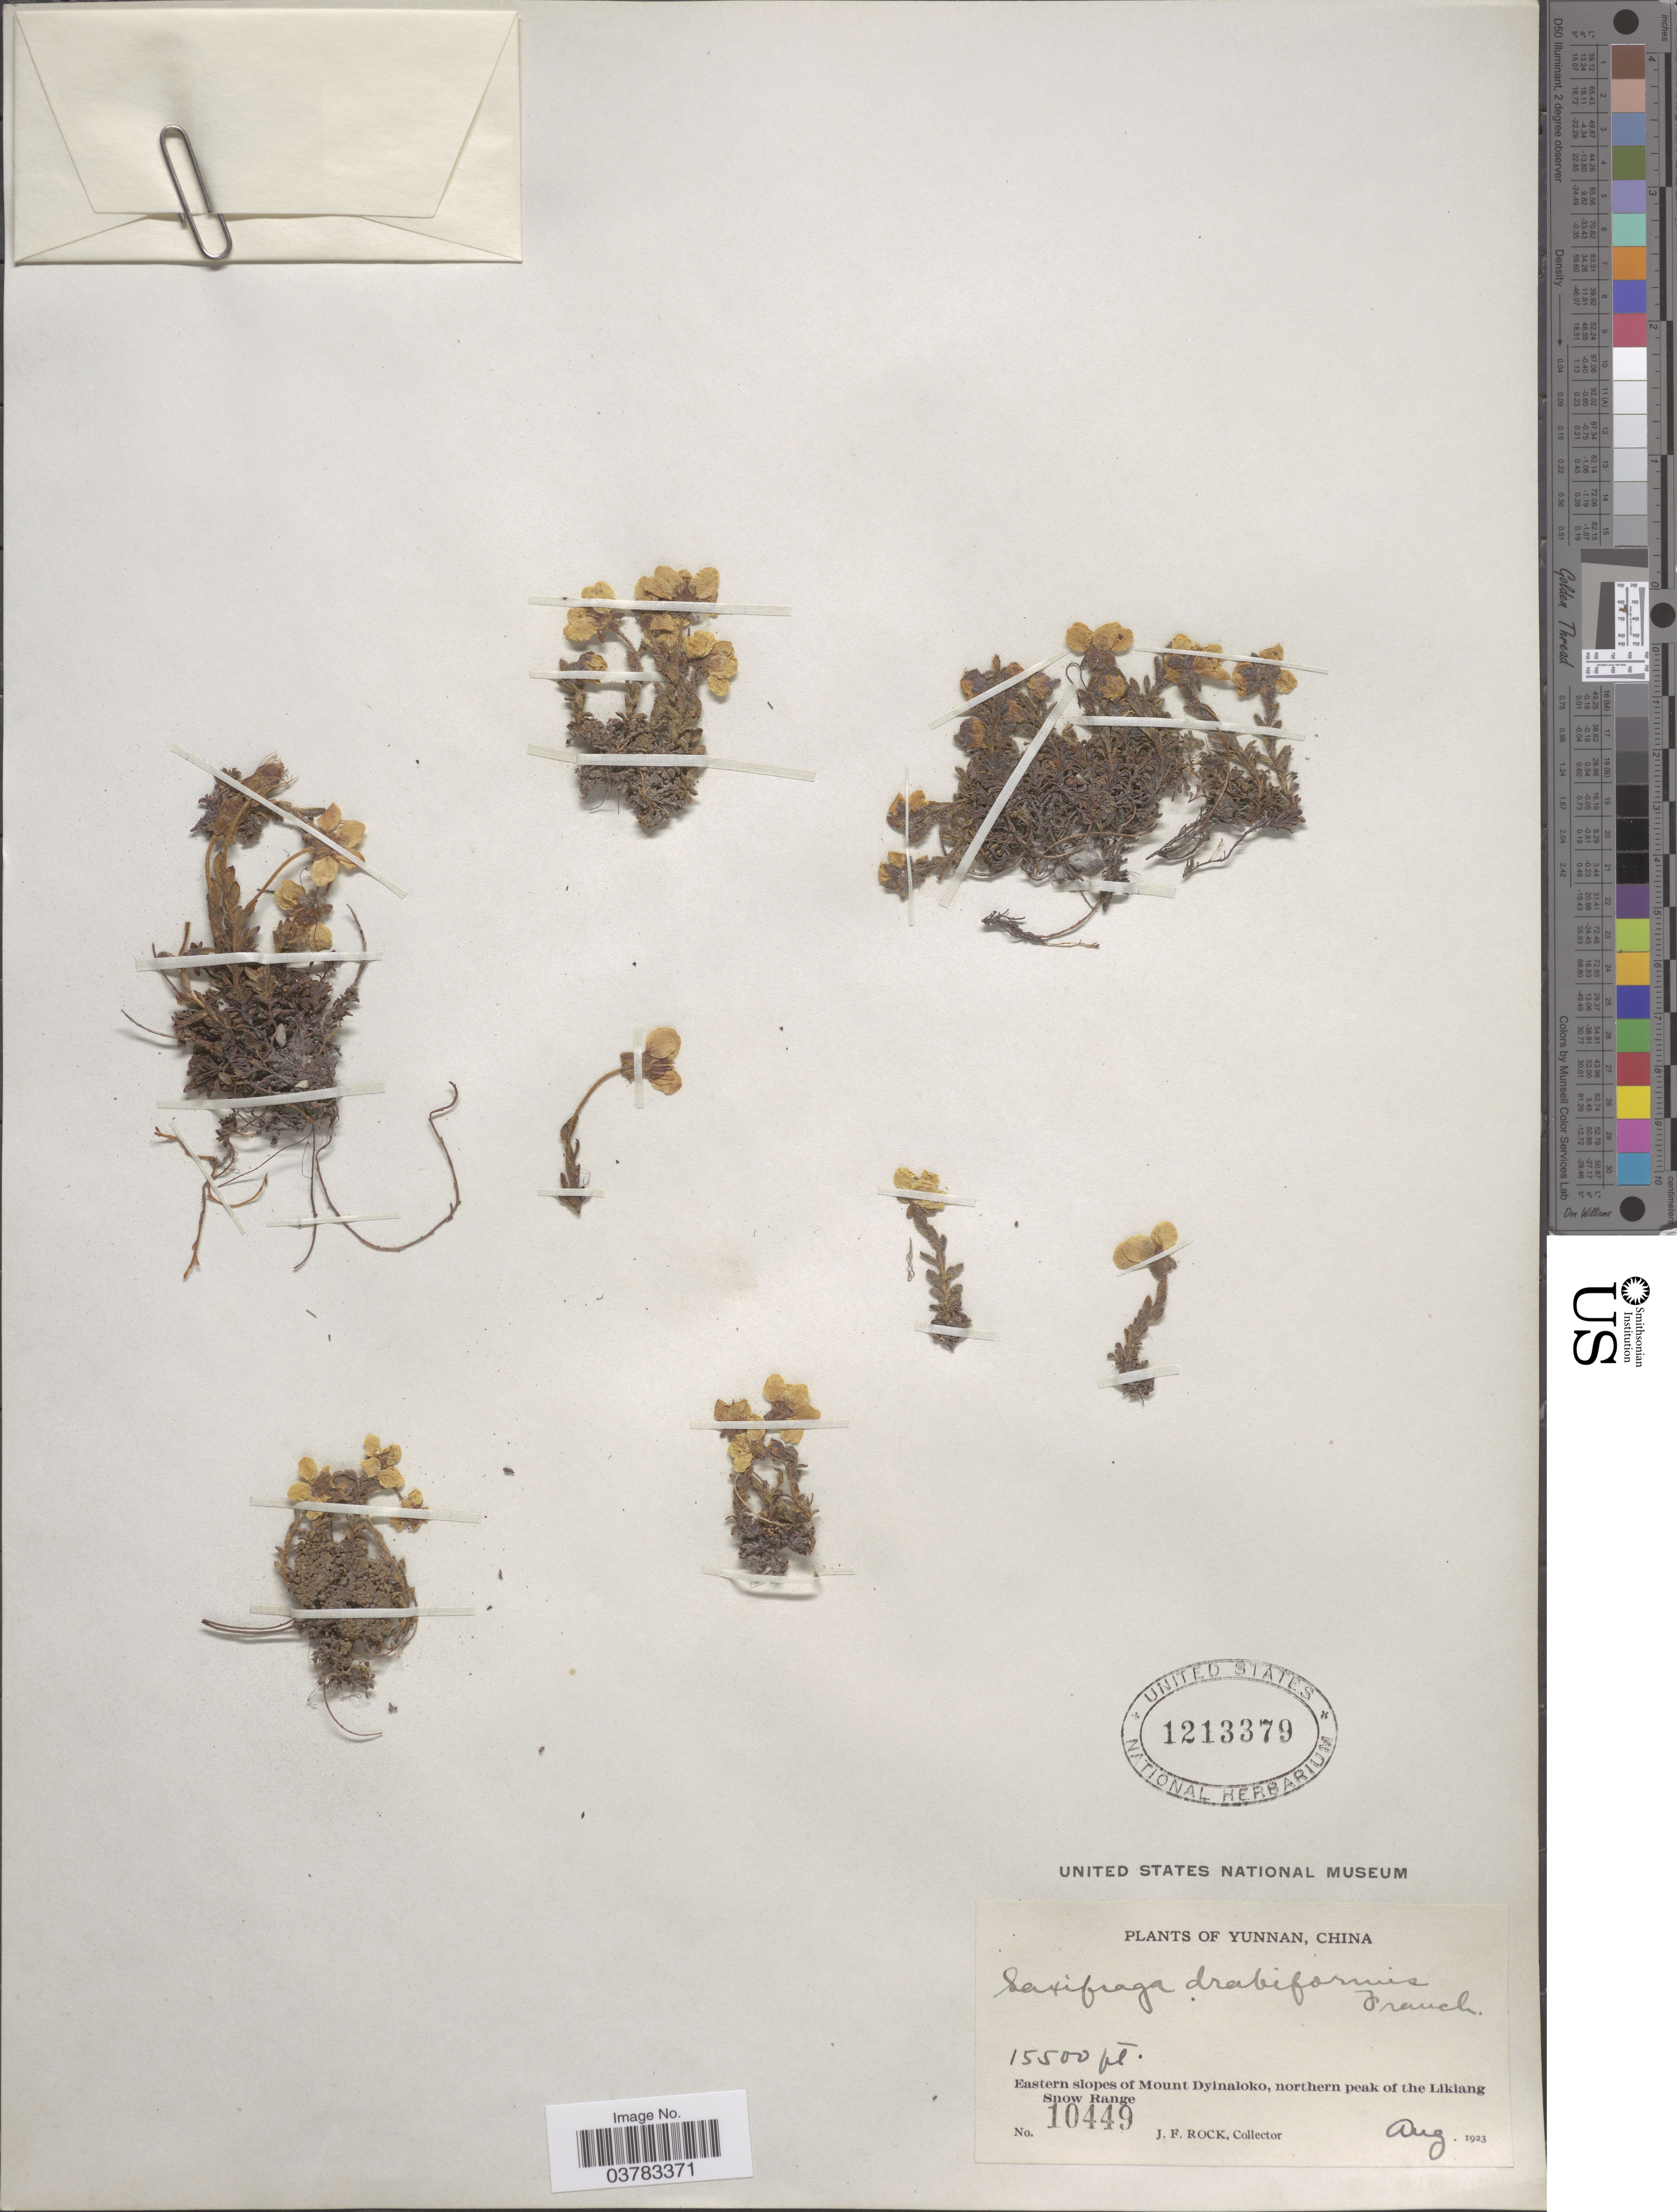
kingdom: Plantae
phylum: Tracheophyta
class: Magnoliopsida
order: Saxifragales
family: Saxifragaceae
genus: Saxifraga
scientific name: Saxifraga drabiformis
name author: Franch.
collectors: J. Rock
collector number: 10449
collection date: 1923-08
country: China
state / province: Yunnan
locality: Eastern slopes of Mount Dyinaloko, northern peak of the Likiang Snow Range.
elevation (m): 4724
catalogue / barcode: US 1213379